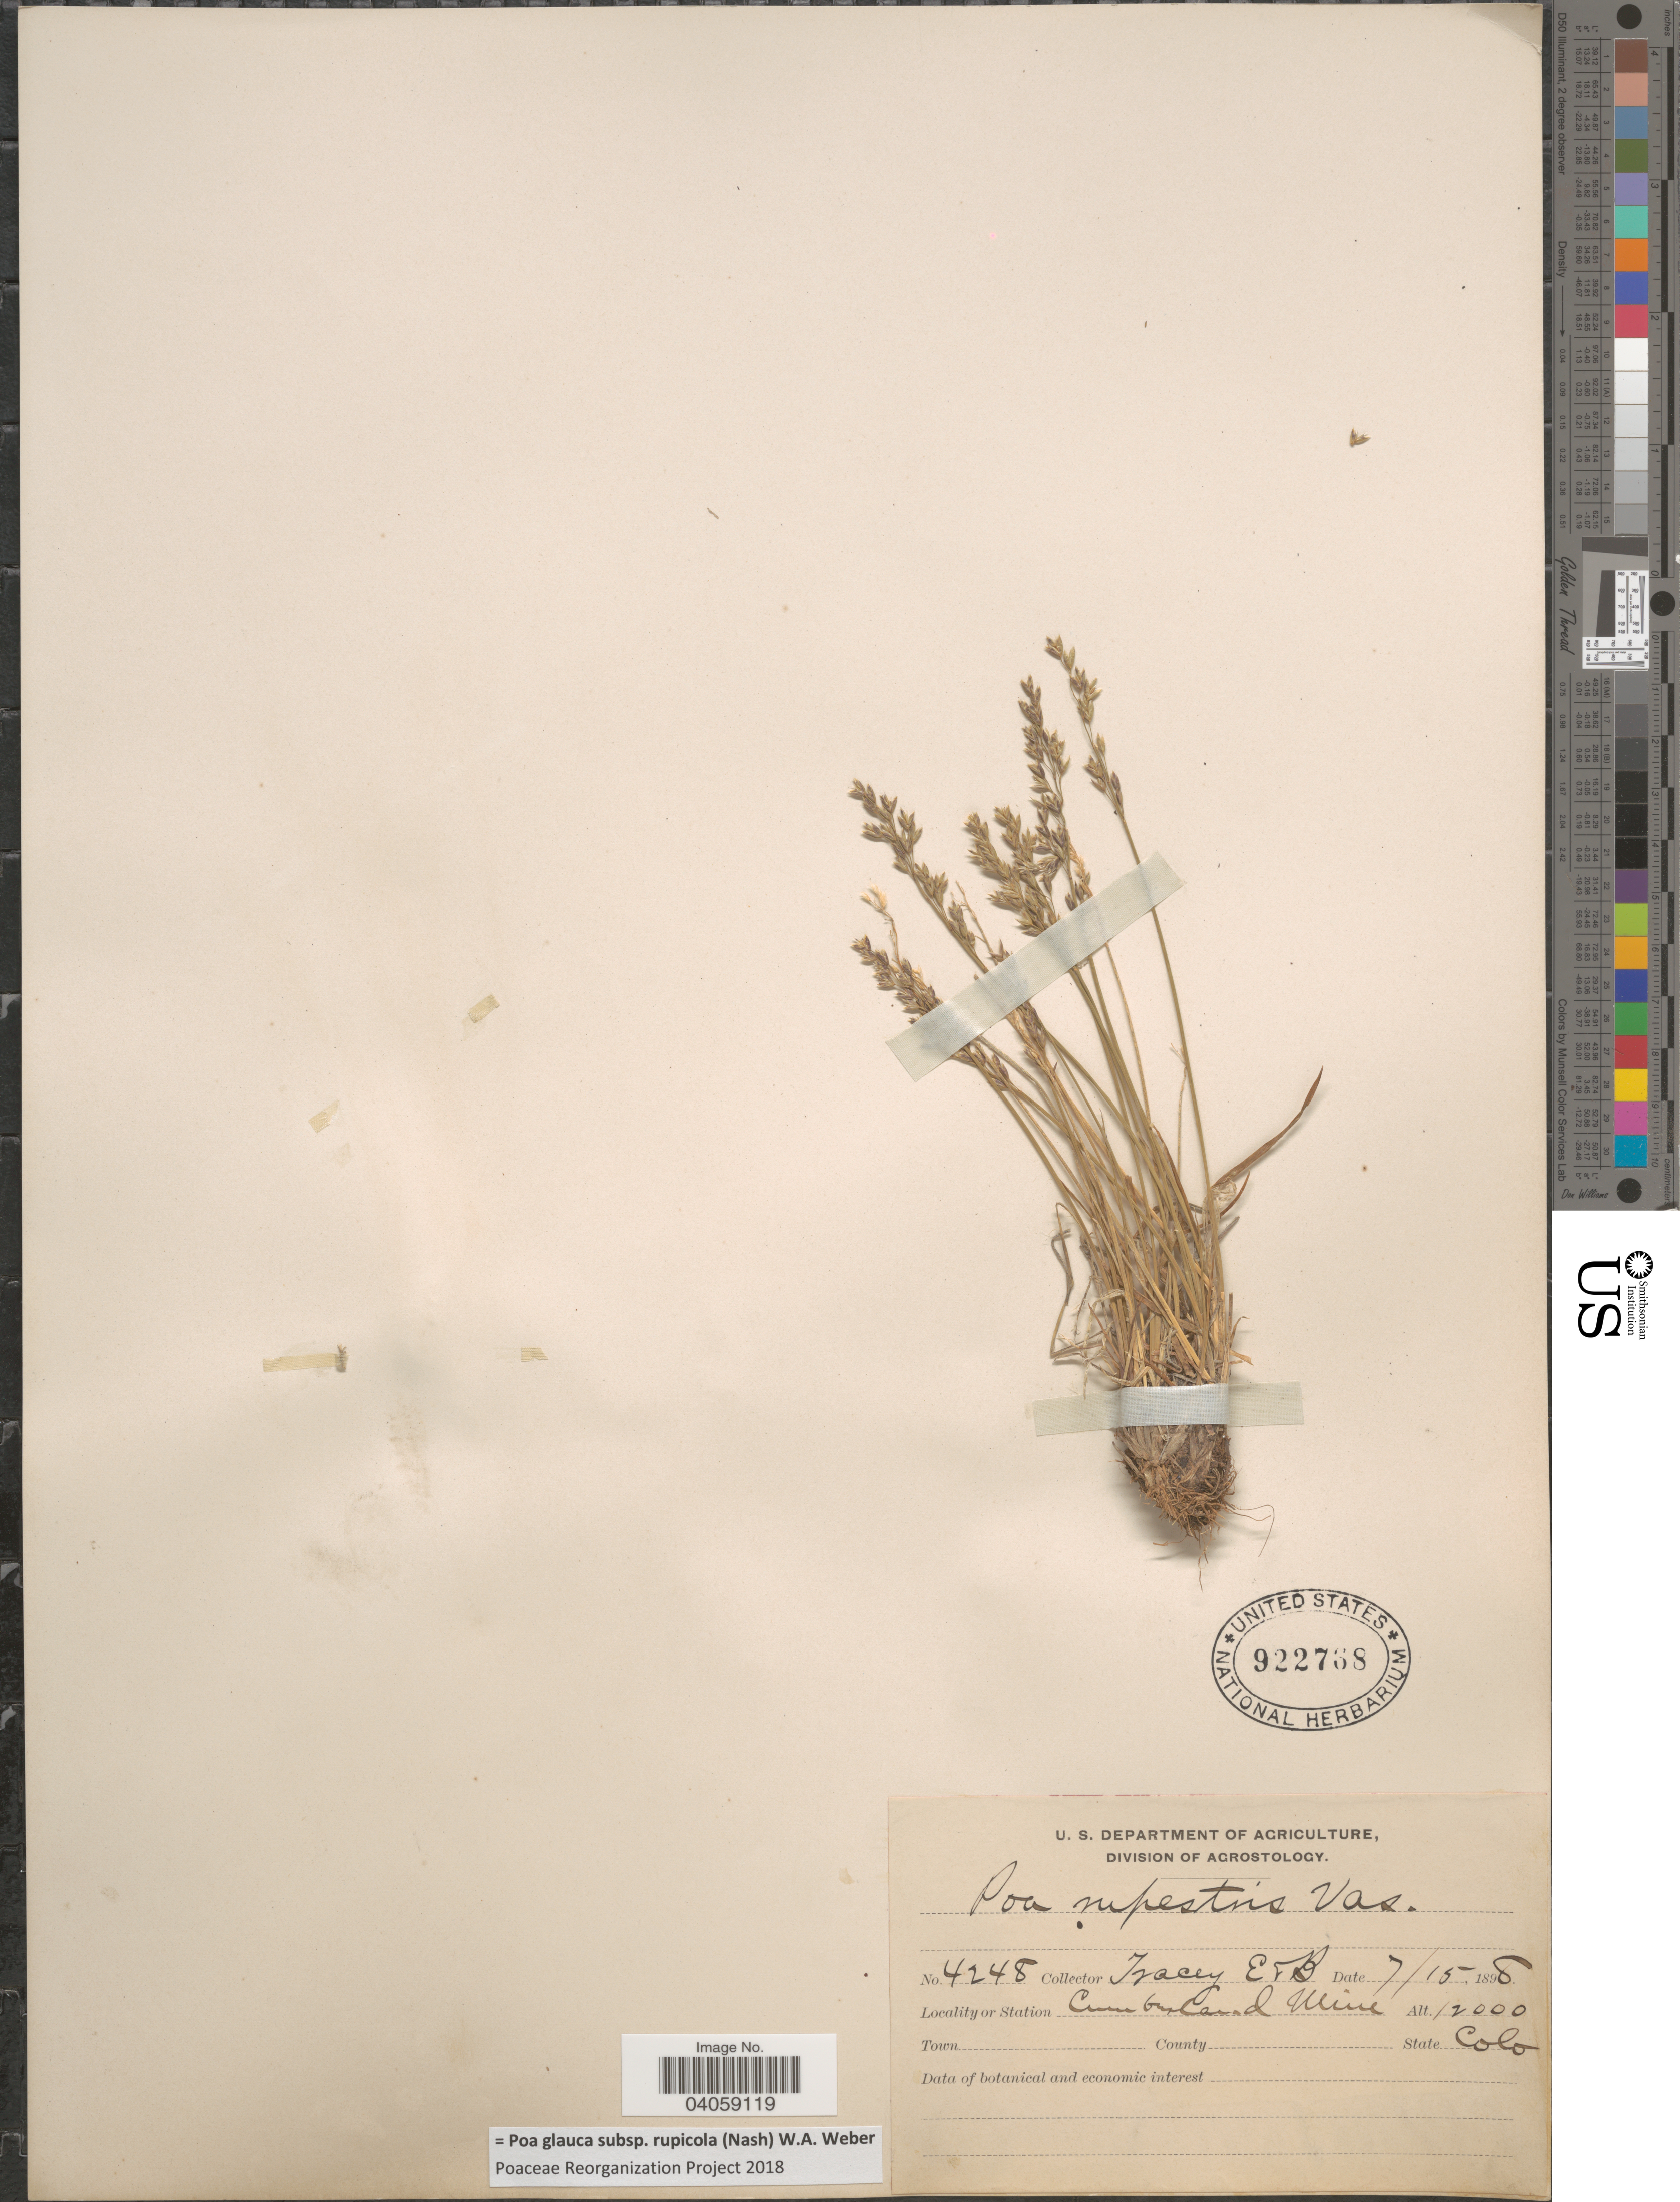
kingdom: Plantae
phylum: Tracheophyta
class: Liliopsida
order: Poales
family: Poaceae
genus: Poa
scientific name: Poa glauca subsp. rupicola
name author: (Nash) W.A. Weber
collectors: E. Tracey & B. Tracey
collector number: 4248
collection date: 1898-07-15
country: United States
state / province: Colorado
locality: Station Cumberland Mine.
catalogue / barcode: US 922768